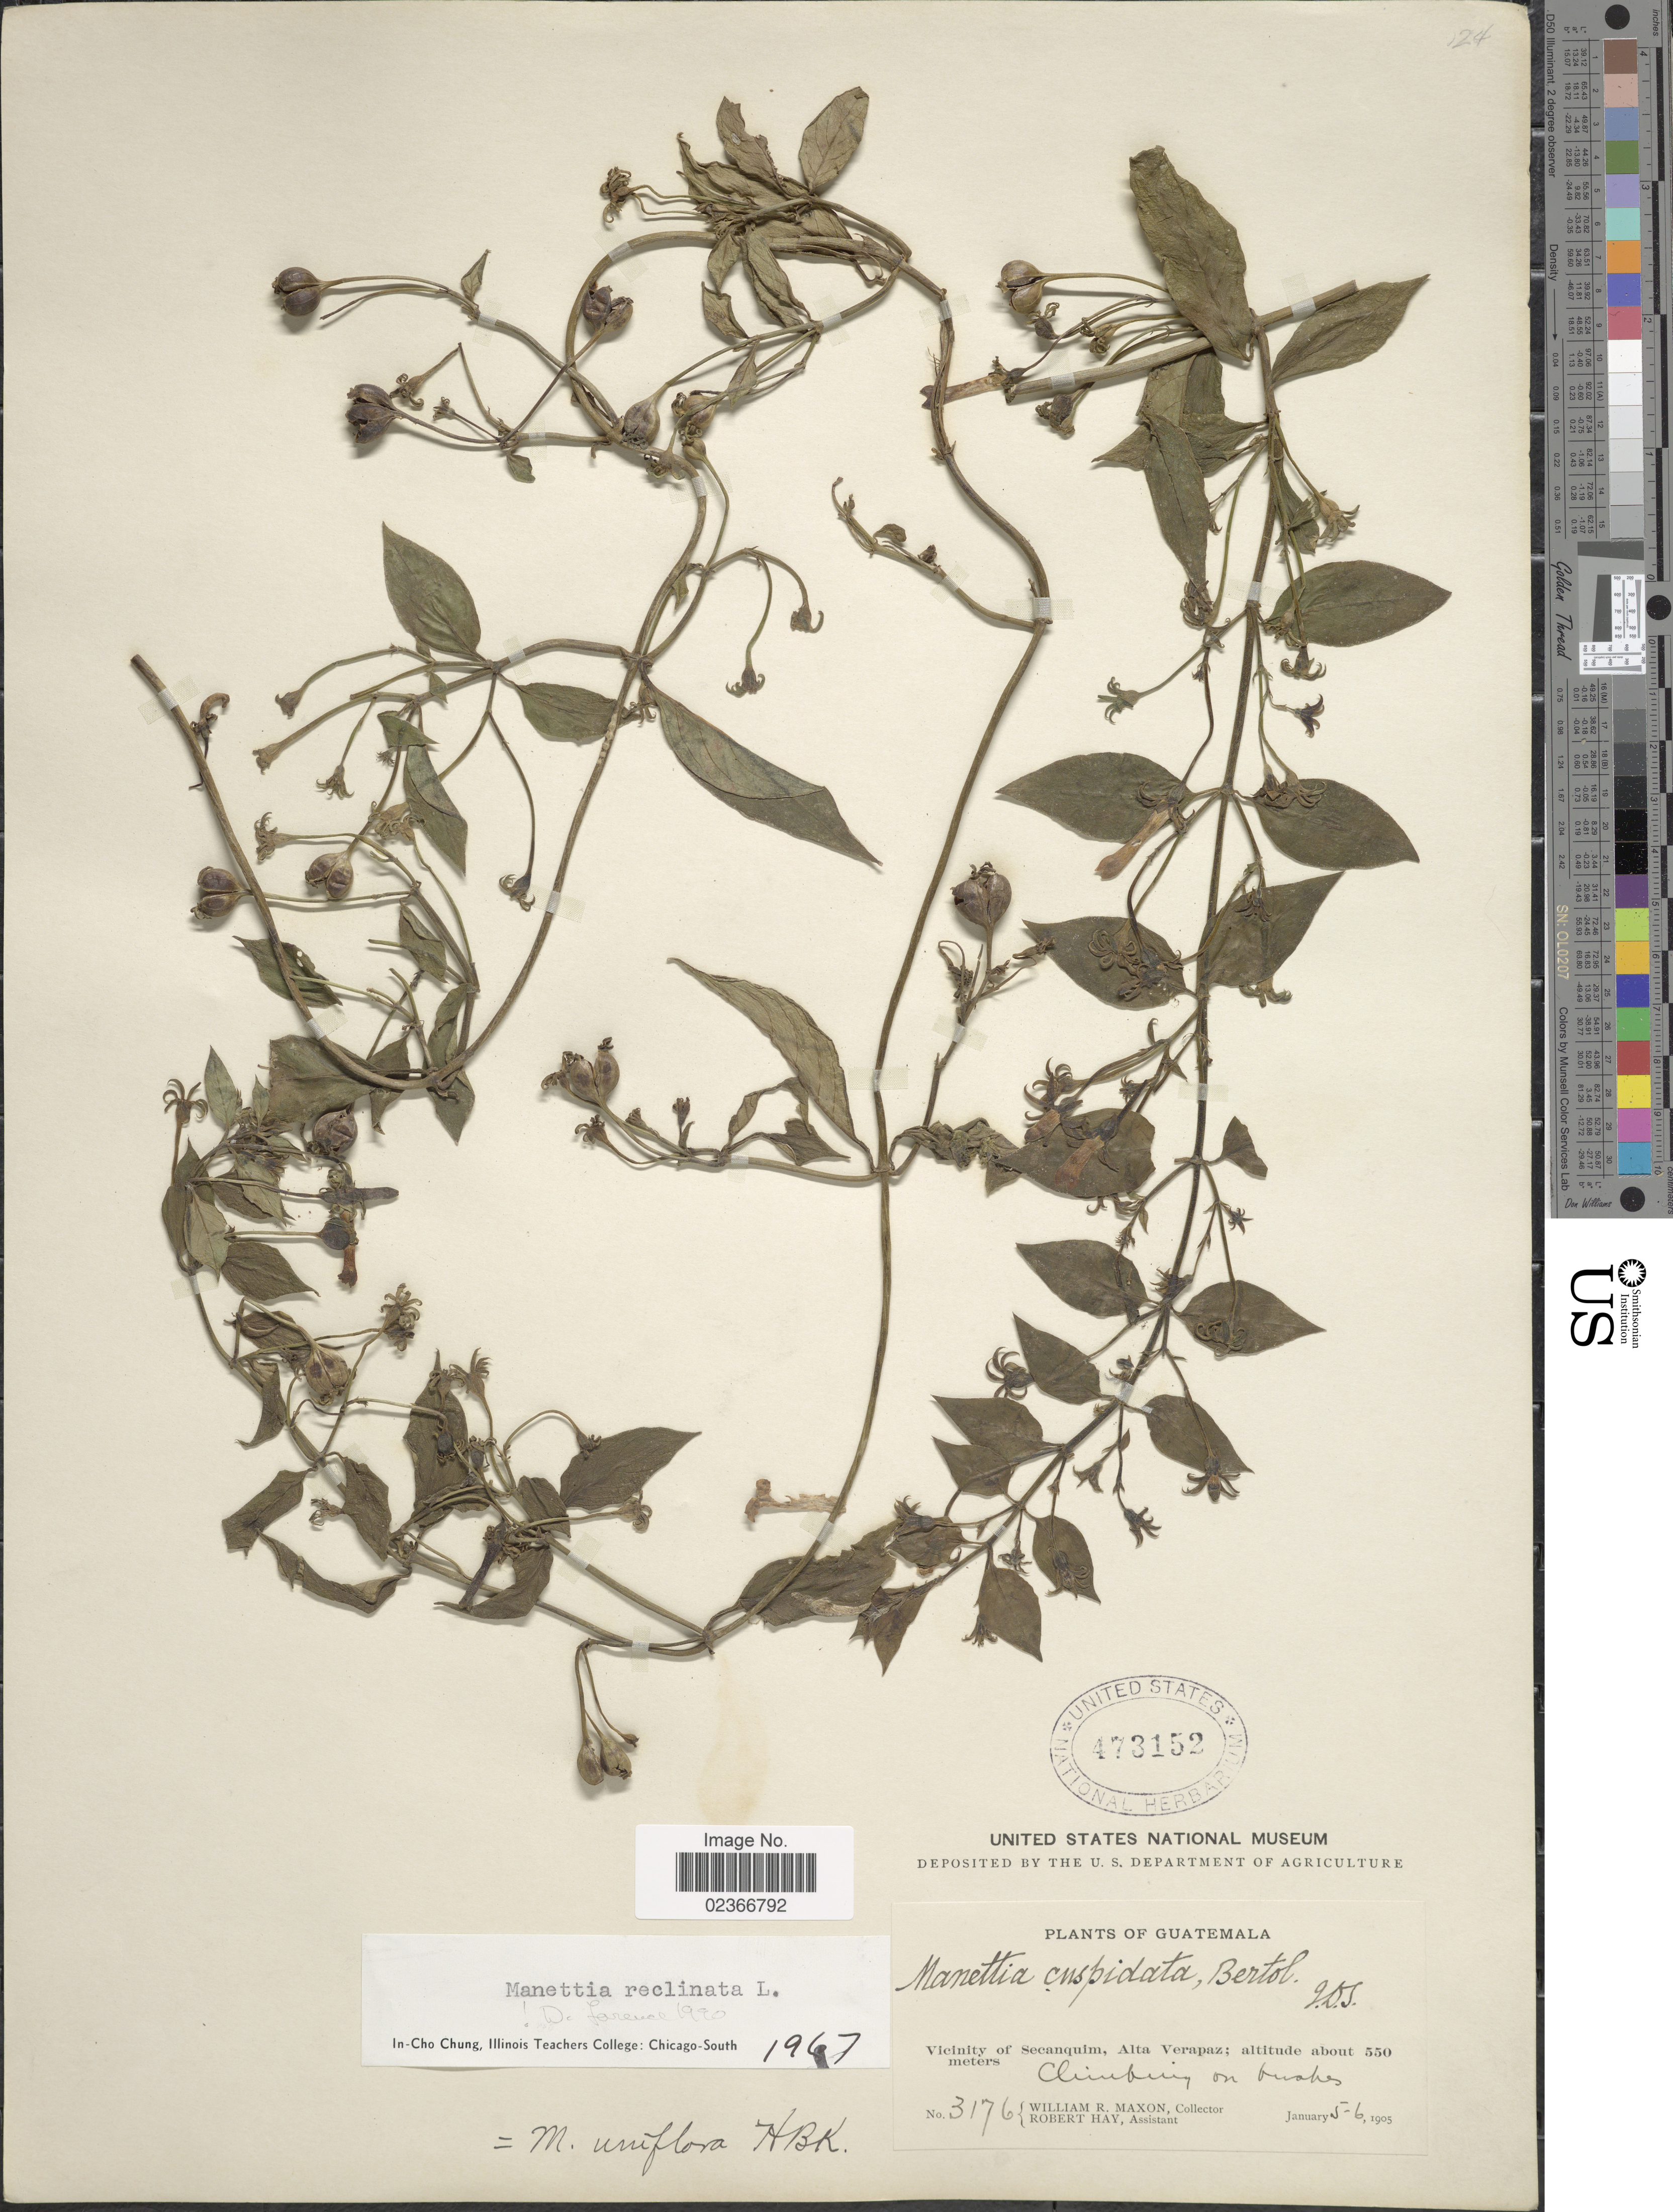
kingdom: Plantae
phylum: Tracheophyta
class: Magnoliopsida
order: Gentianales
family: Rubiaceae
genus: Manettia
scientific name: Manettia reclinata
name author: L.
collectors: W. R. Maxon & R. H. Hay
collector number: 3176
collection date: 1905-01-05/1905-01-06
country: Guatemala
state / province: Alta Verapaz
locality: Vicinity of Secanquim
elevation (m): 550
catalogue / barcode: US 473152